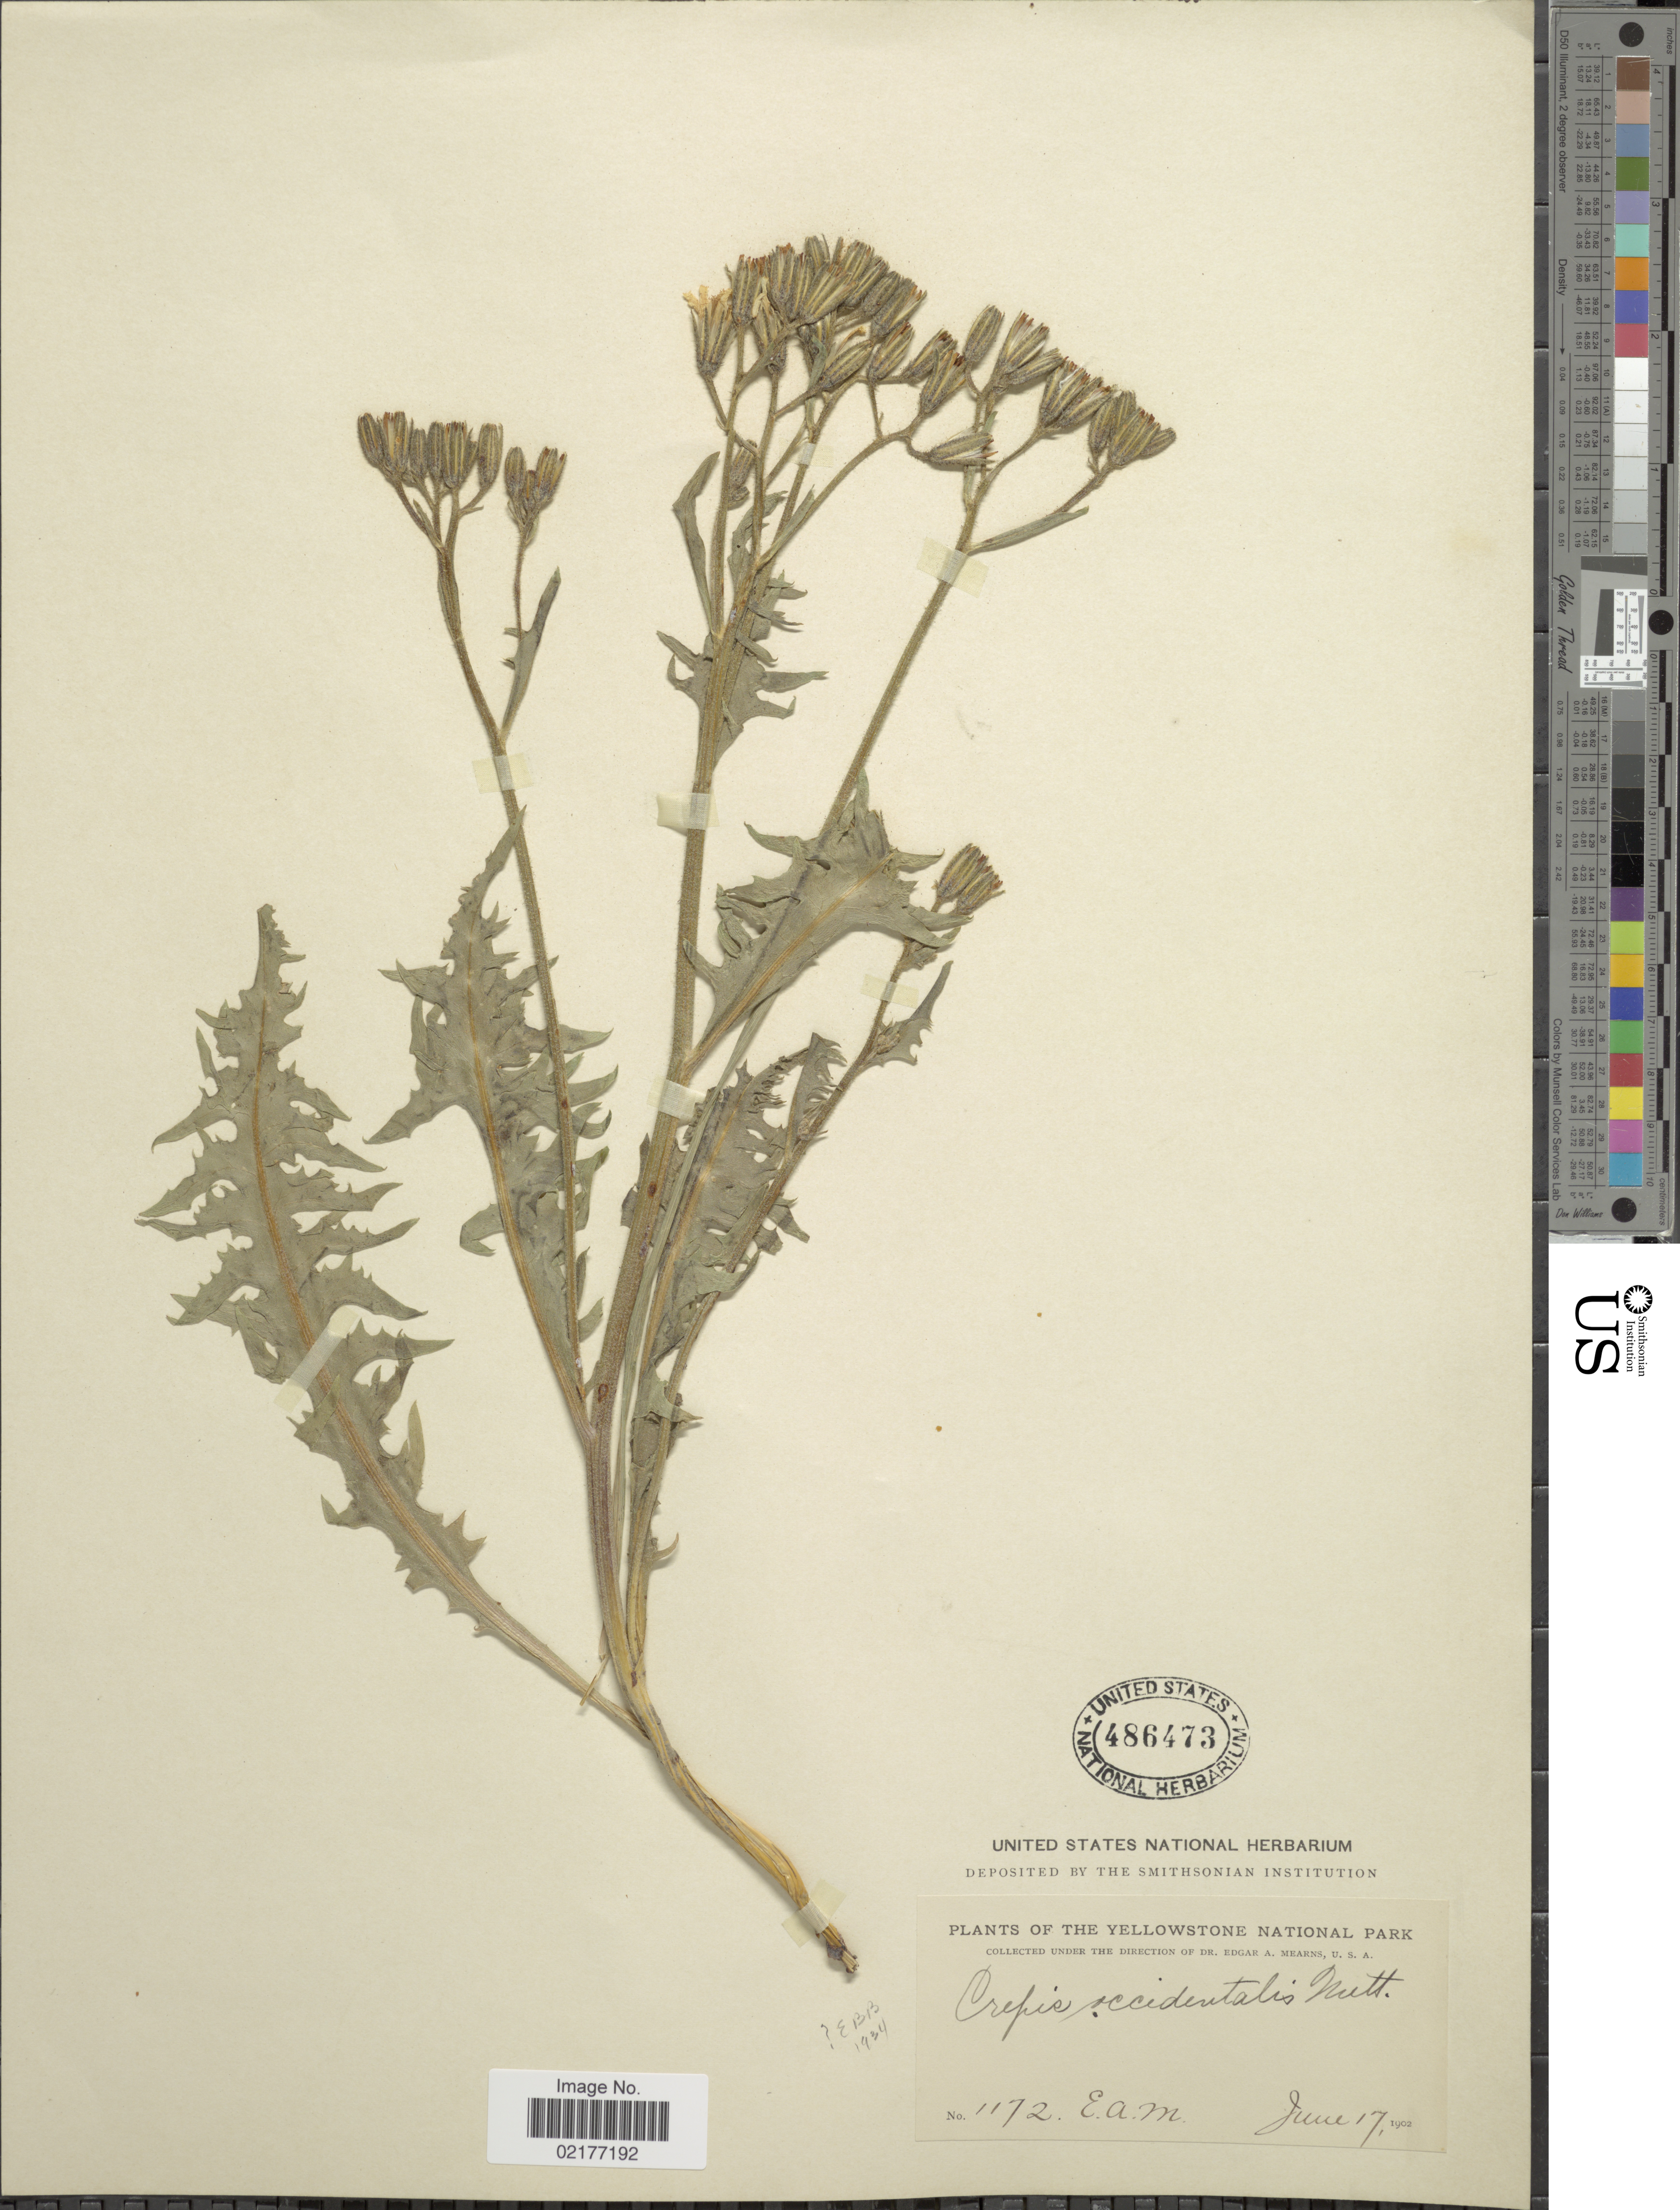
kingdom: Plantae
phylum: Tracheophyta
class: Magnoliopsida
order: Asterales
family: Asteraceae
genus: Crepis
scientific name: Crepis occidentalis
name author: Nutt.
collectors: E. A. Mearns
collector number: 1172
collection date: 1902-06-17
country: United States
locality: The Yellowstone National Park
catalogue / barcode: US 486473